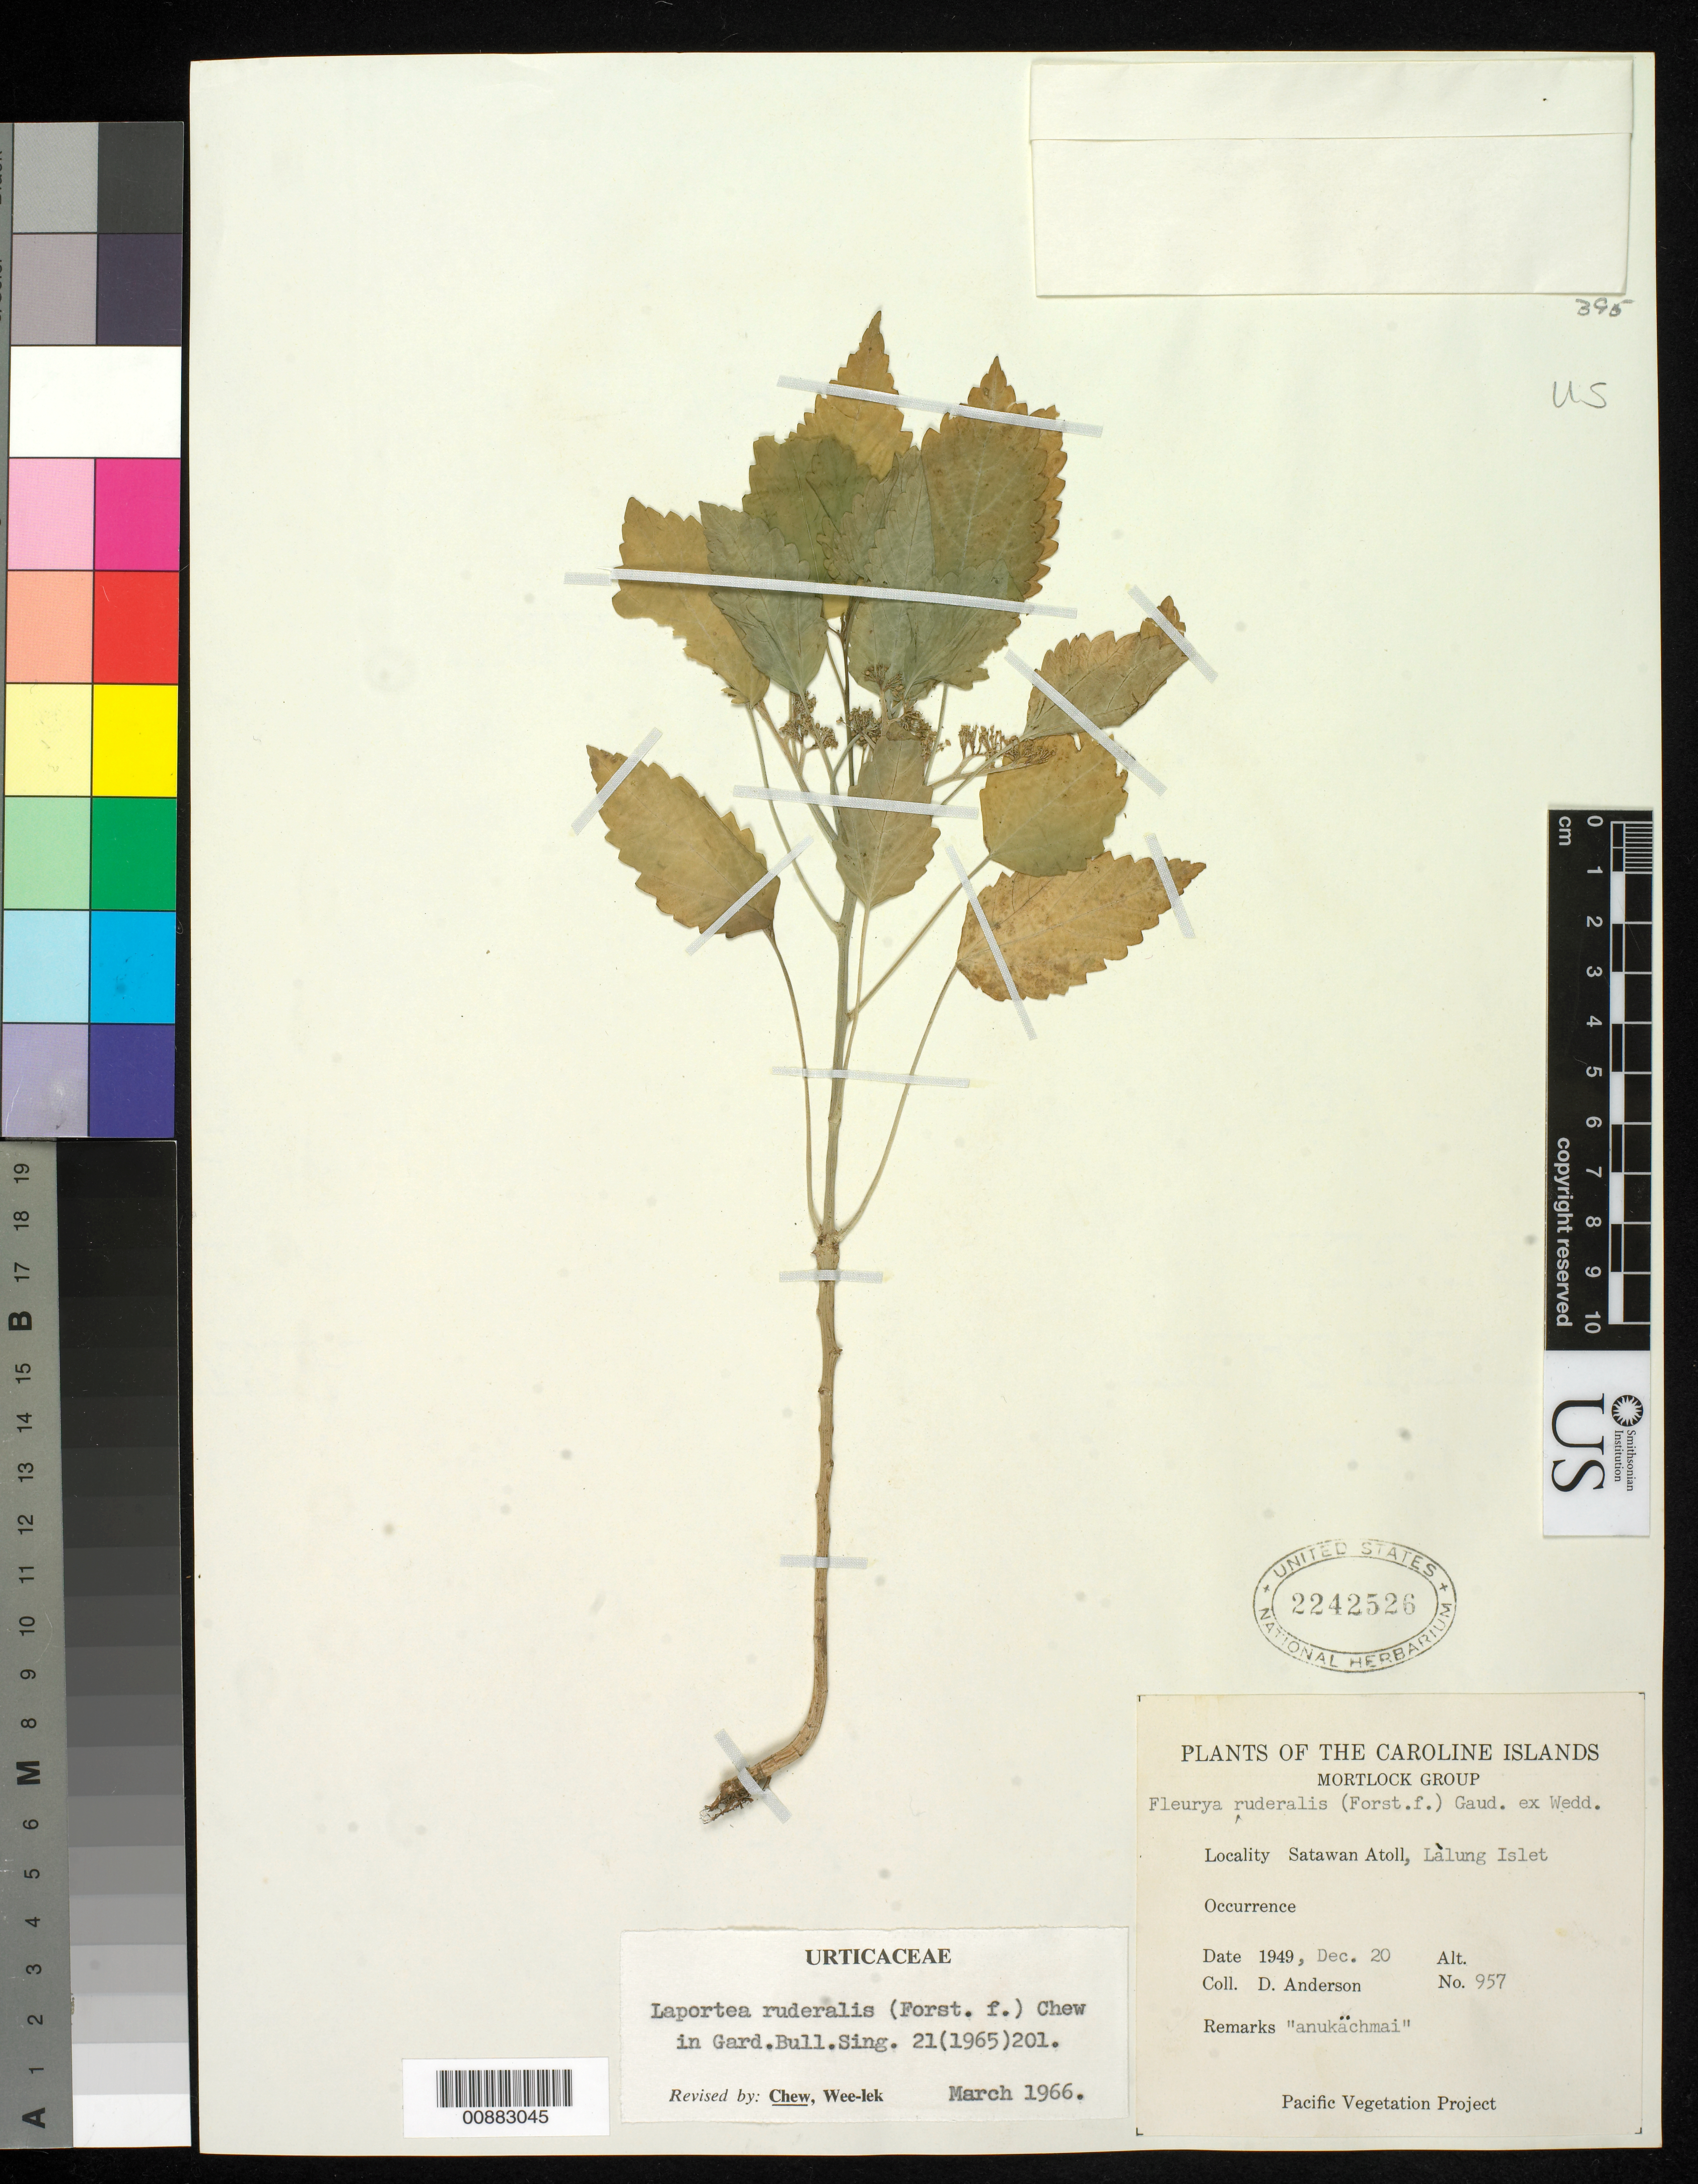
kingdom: Plantae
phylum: Tracheophyta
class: Magnoliopsida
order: Rosales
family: Urticaceae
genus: Laportea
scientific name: Laportea ruderalis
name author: (G. Forst.) Chew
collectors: D. Anderson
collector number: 957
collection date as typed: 20 Dec 1949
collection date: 1949-12-20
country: Micronesia, Federated States of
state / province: Truk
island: Satawan Atoll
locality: Lalung Islet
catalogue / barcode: US 2242526